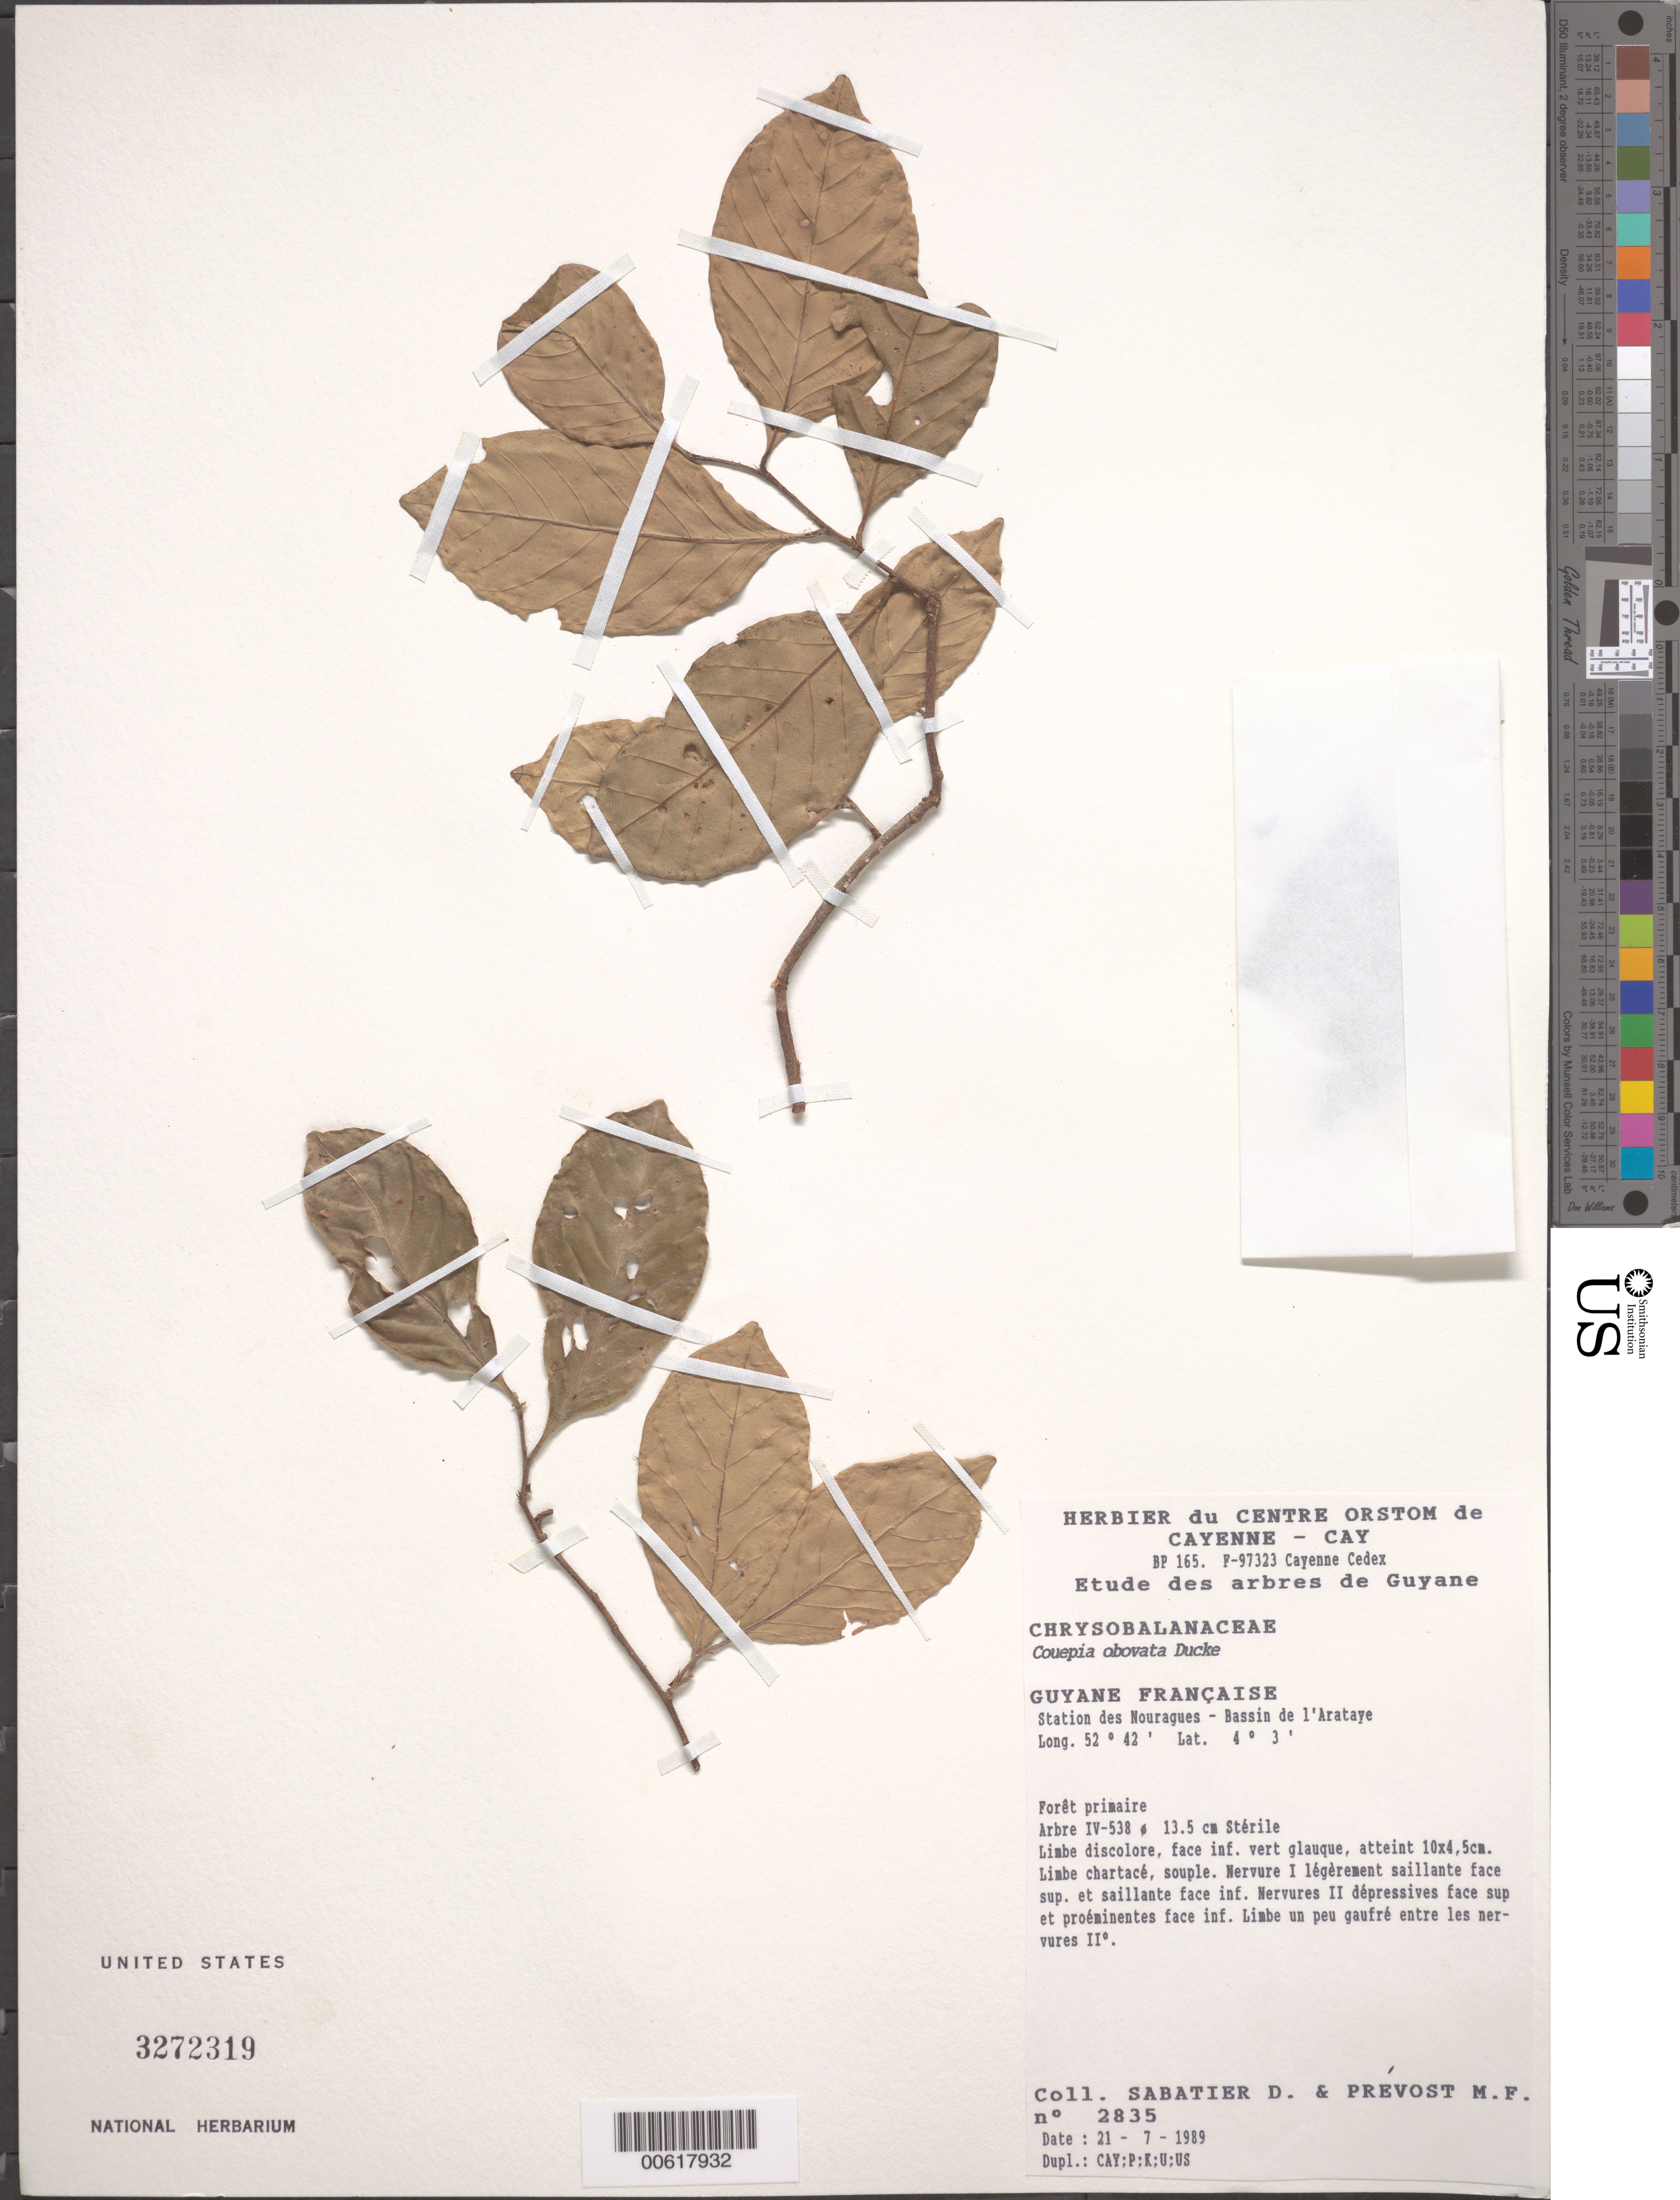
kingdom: Plantae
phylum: Tracheophyta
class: Magnoliopsida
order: Malpighiales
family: Chrysobalanaceae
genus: Couepia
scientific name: Couepia obovata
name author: Ducke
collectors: D. Sabatier & M.-F. Prévost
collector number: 2835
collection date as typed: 21-Jul-89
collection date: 1989-07-21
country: French Guiana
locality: Station des Nouragues, Bassin de l'Approuague, Arataye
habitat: Primary forest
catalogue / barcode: US 3272319